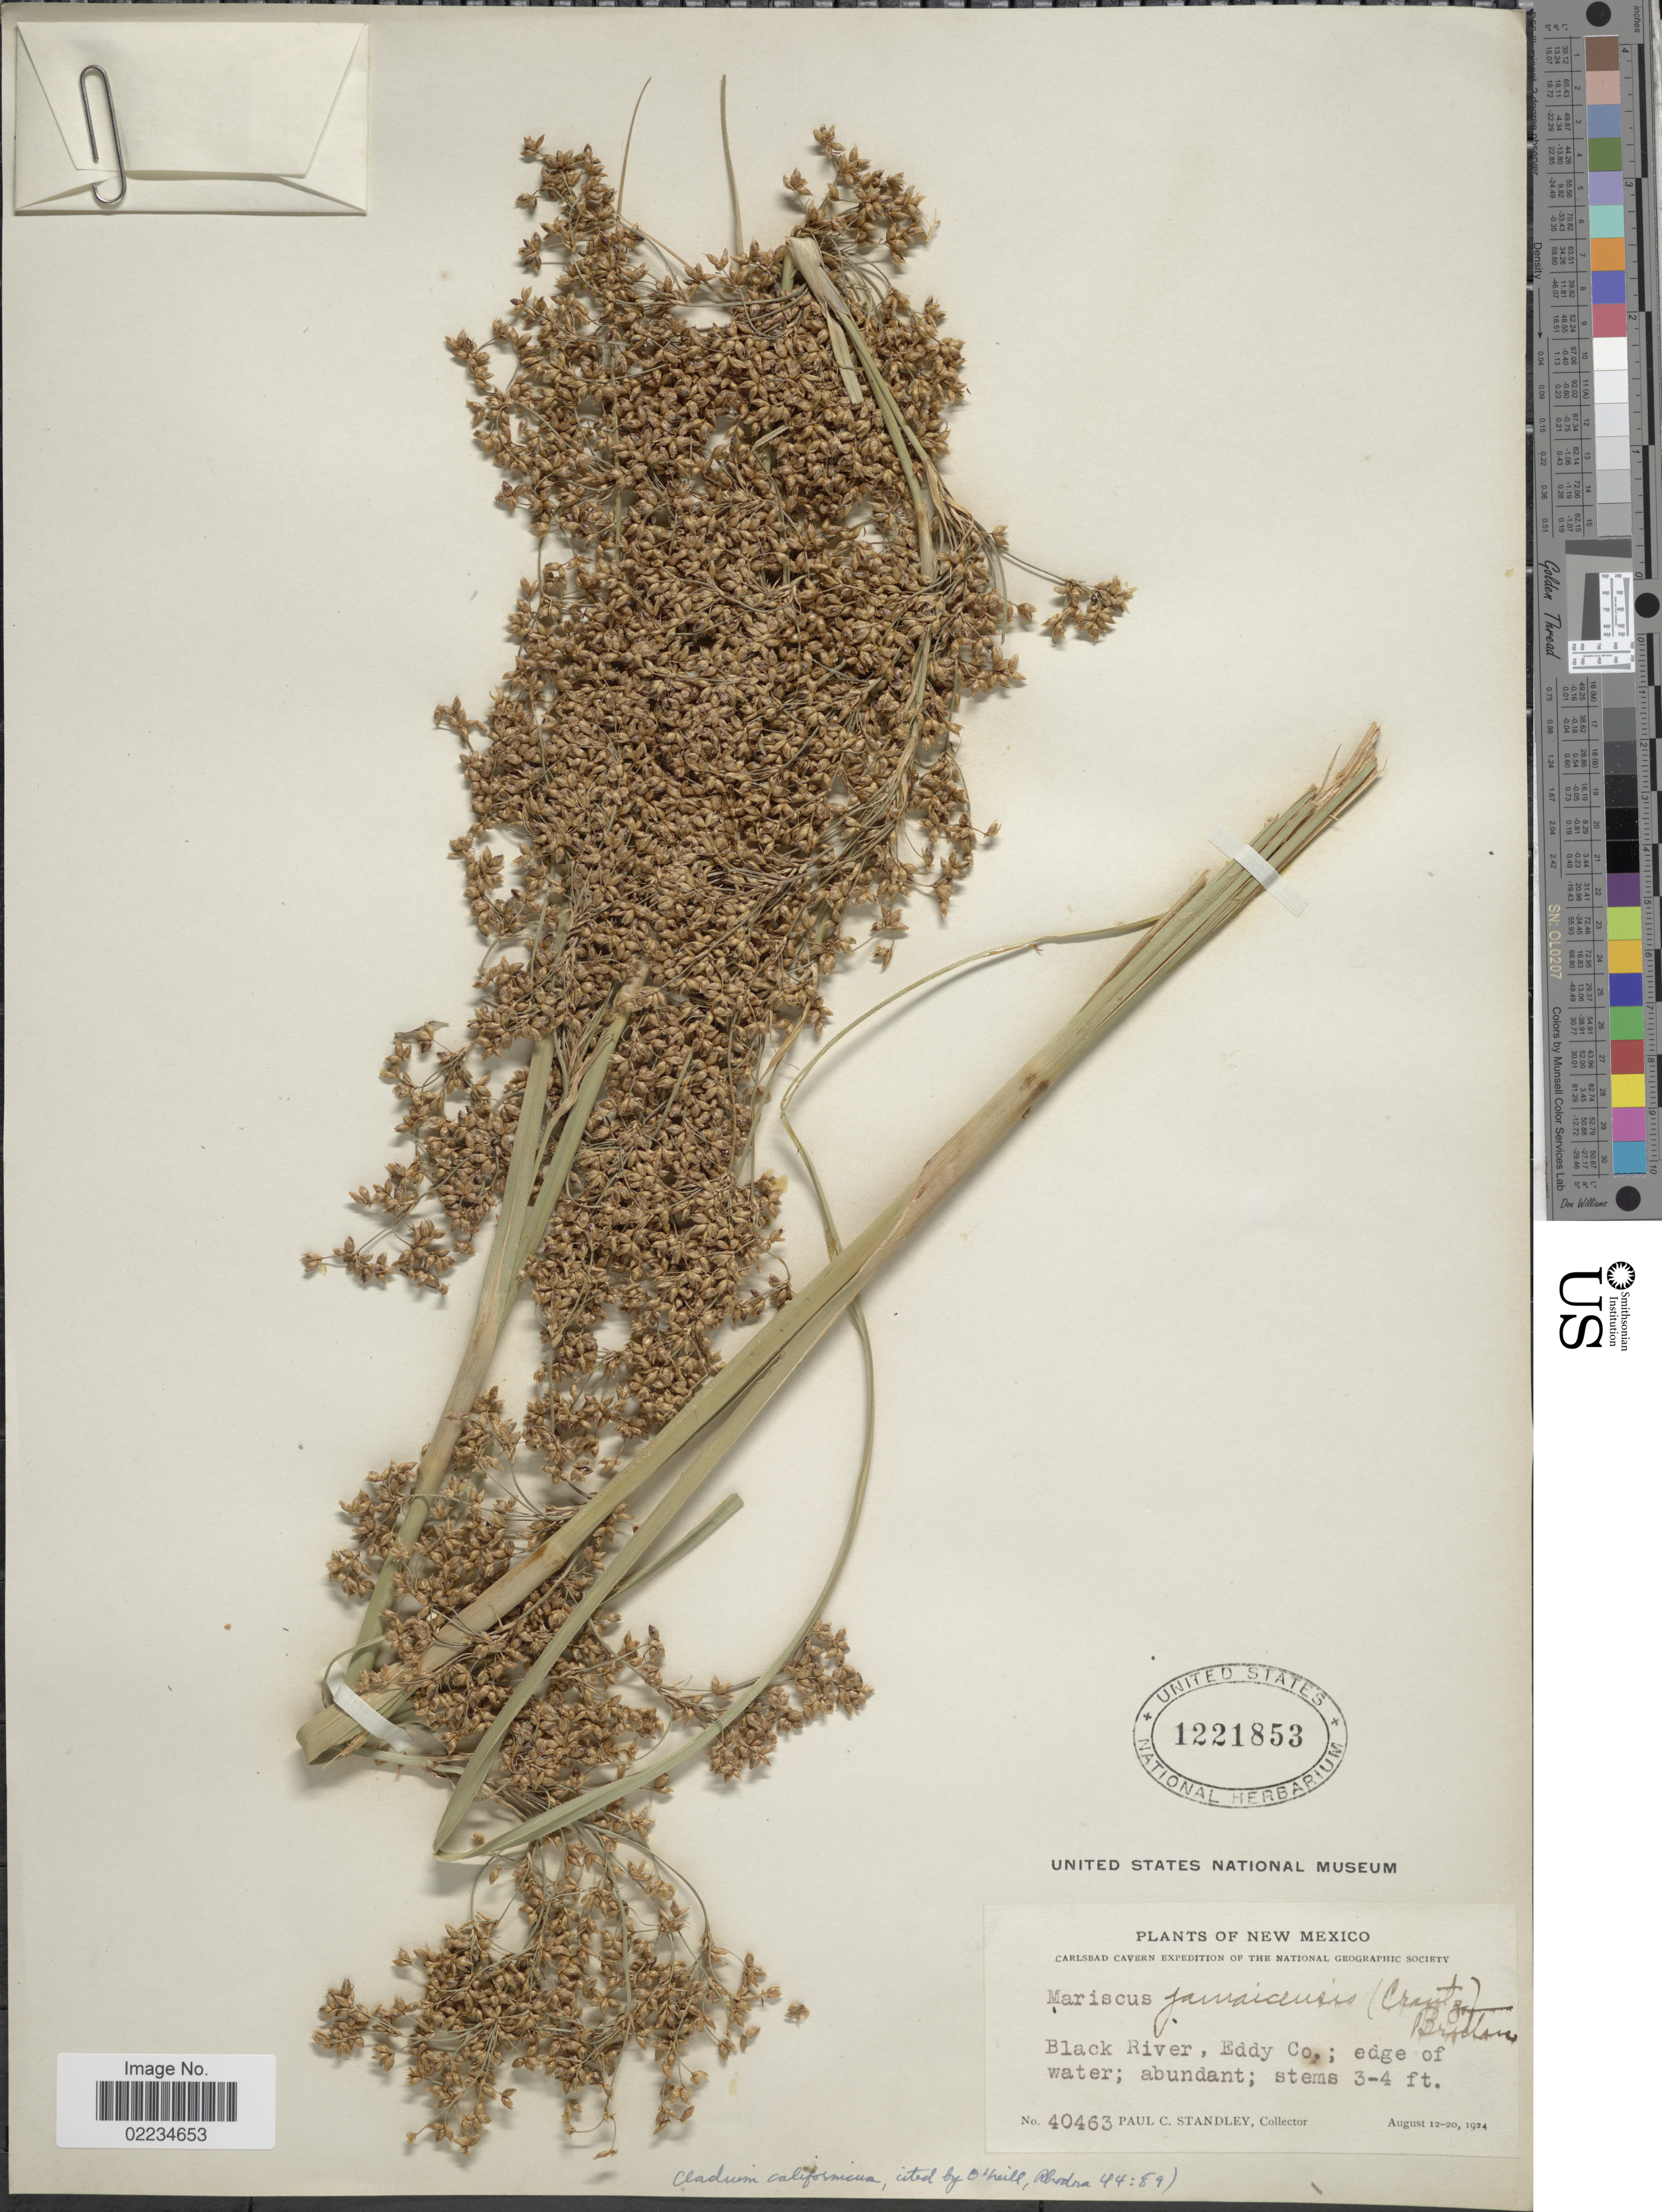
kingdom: Plantae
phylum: Tracheophyta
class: Liliopsida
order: Poales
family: Cyperaceae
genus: Cladium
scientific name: Cladium californicum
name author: (S. Watson) O'Neill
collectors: P. C. Standley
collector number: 40463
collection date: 1924-08-12/1924-08-20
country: United States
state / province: New Mexico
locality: Black River, Eddy Co.; edge of water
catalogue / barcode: US 1221853